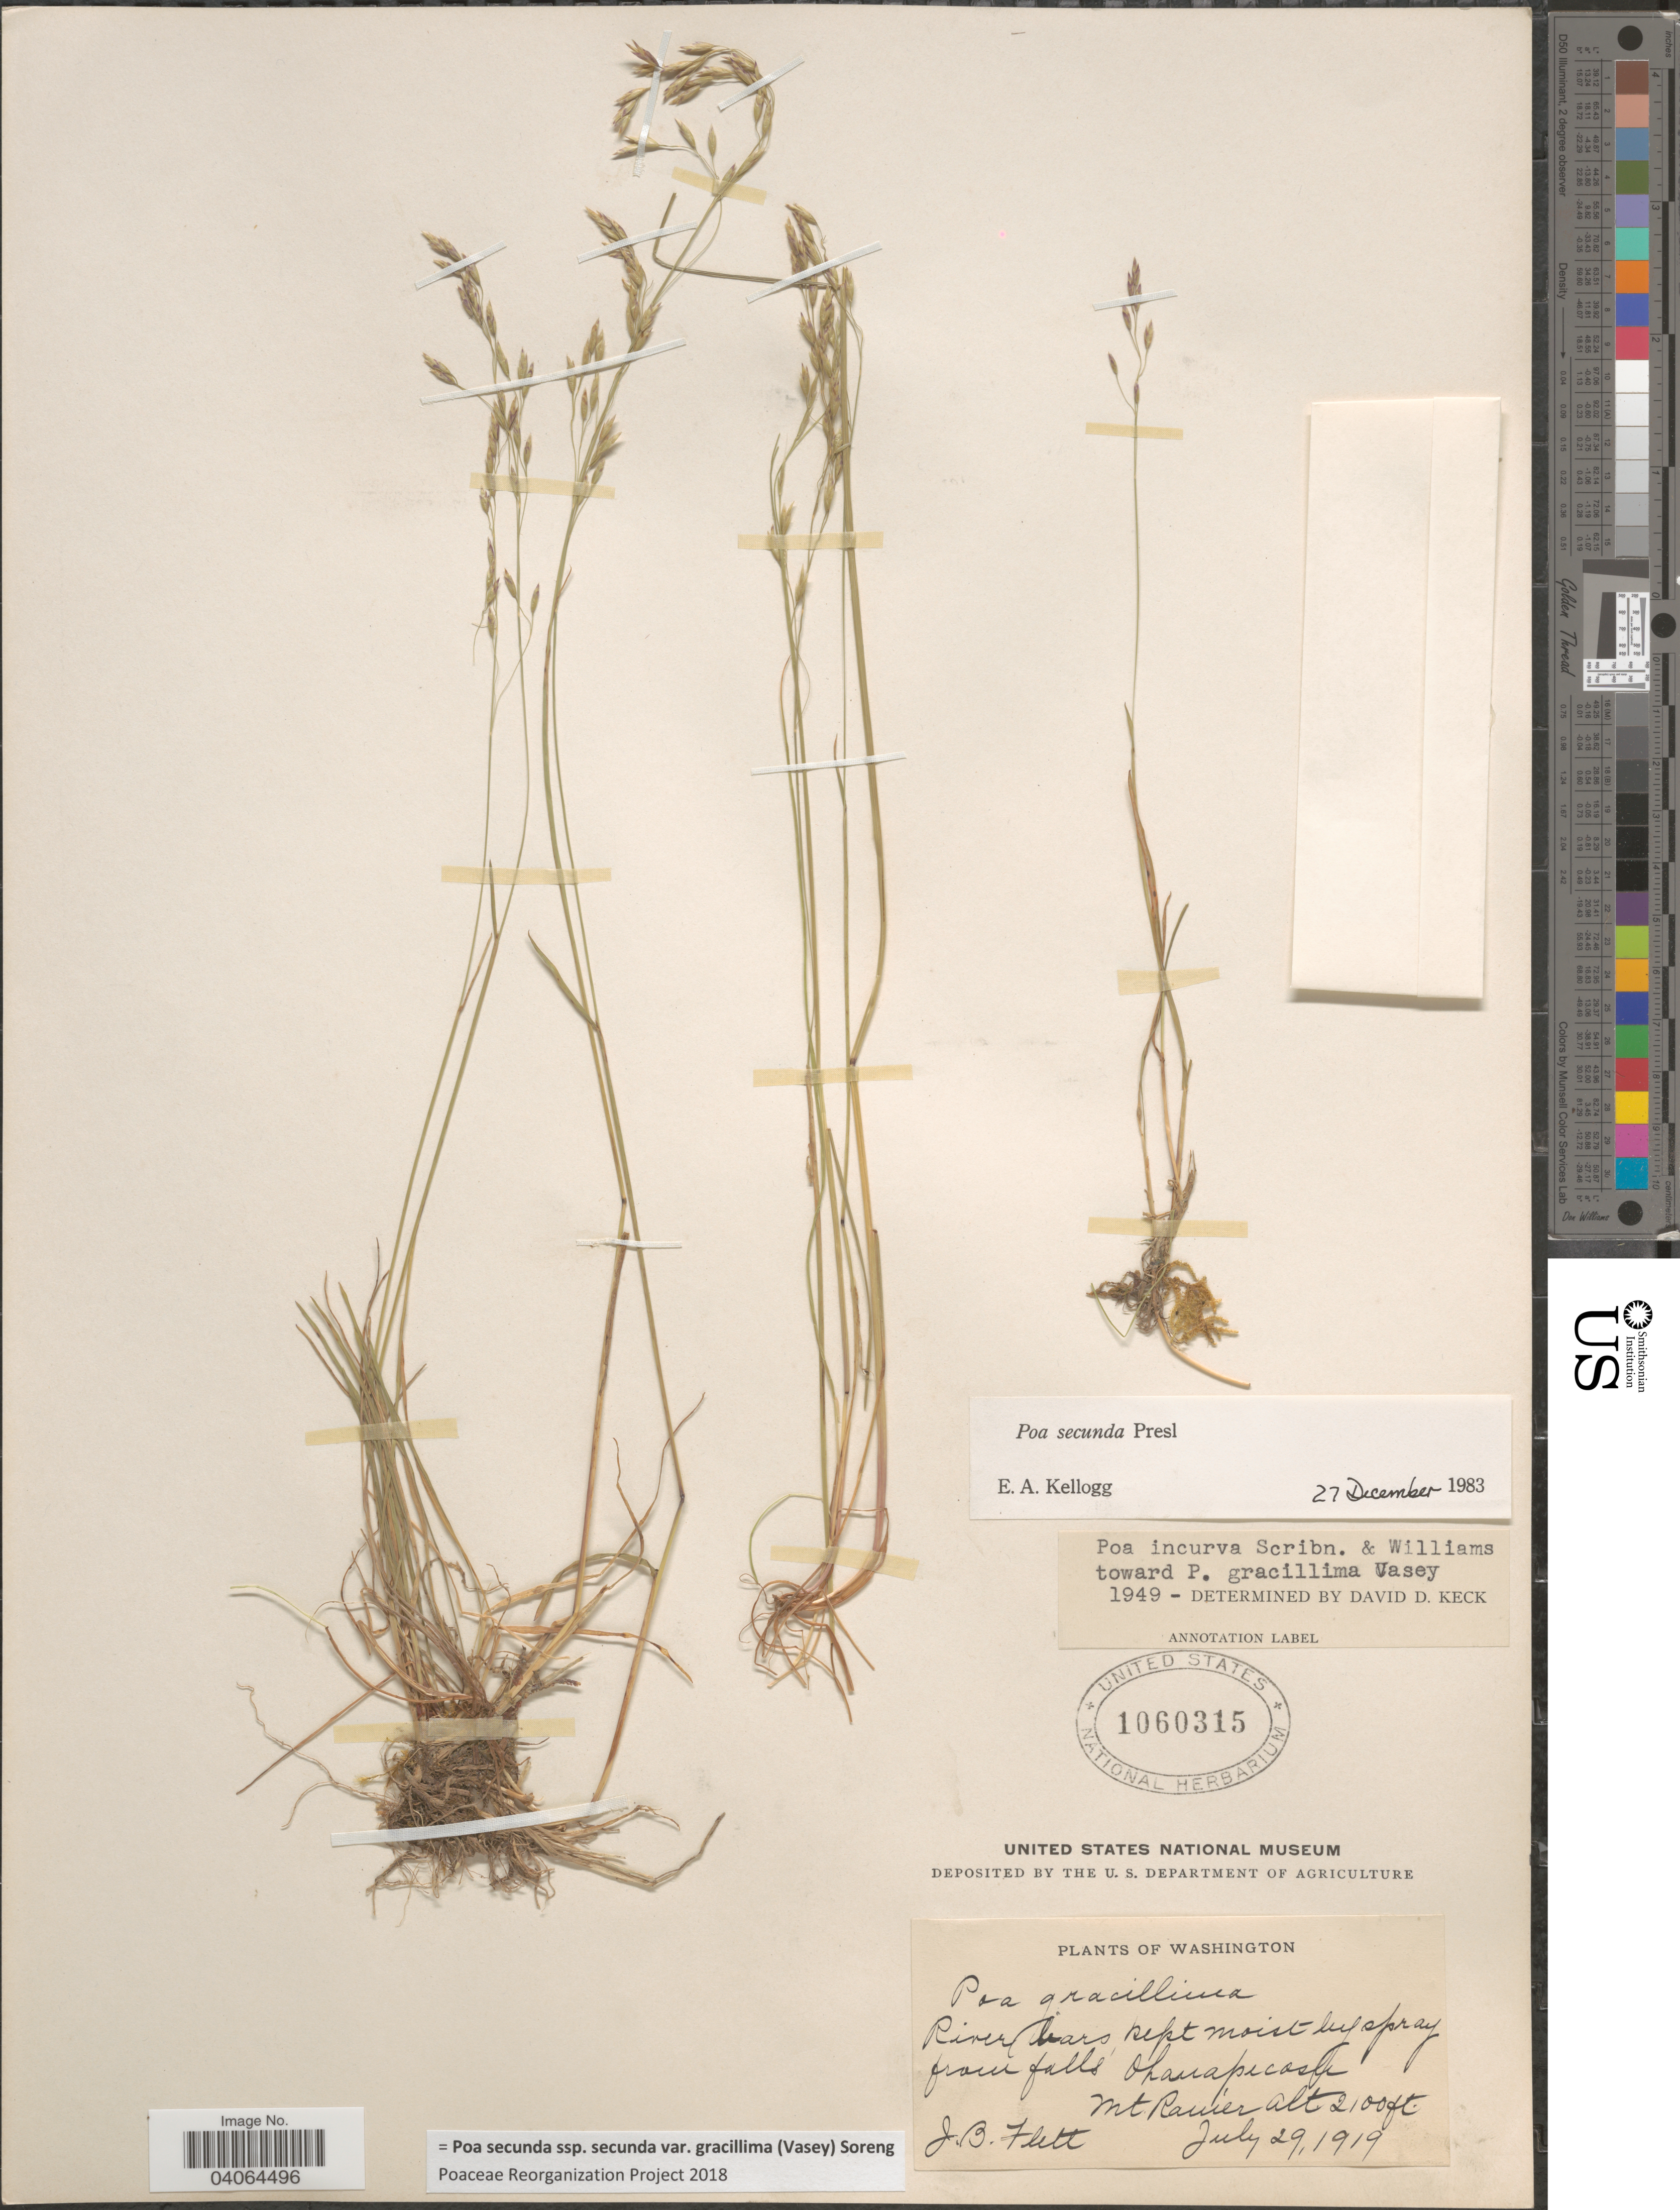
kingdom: Plantae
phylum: Tracheophyta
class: Liliopsida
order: Poales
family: Poaceae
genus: Poa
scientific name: Poa secunda subsp. secunda var. gracillima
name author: (Vasey) Soreng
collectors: J. Flett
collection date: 1919-07-29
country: United States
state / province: Washington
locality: Ohanapecosh. Mt Ranier.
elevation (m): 640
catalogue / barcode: US 1060315